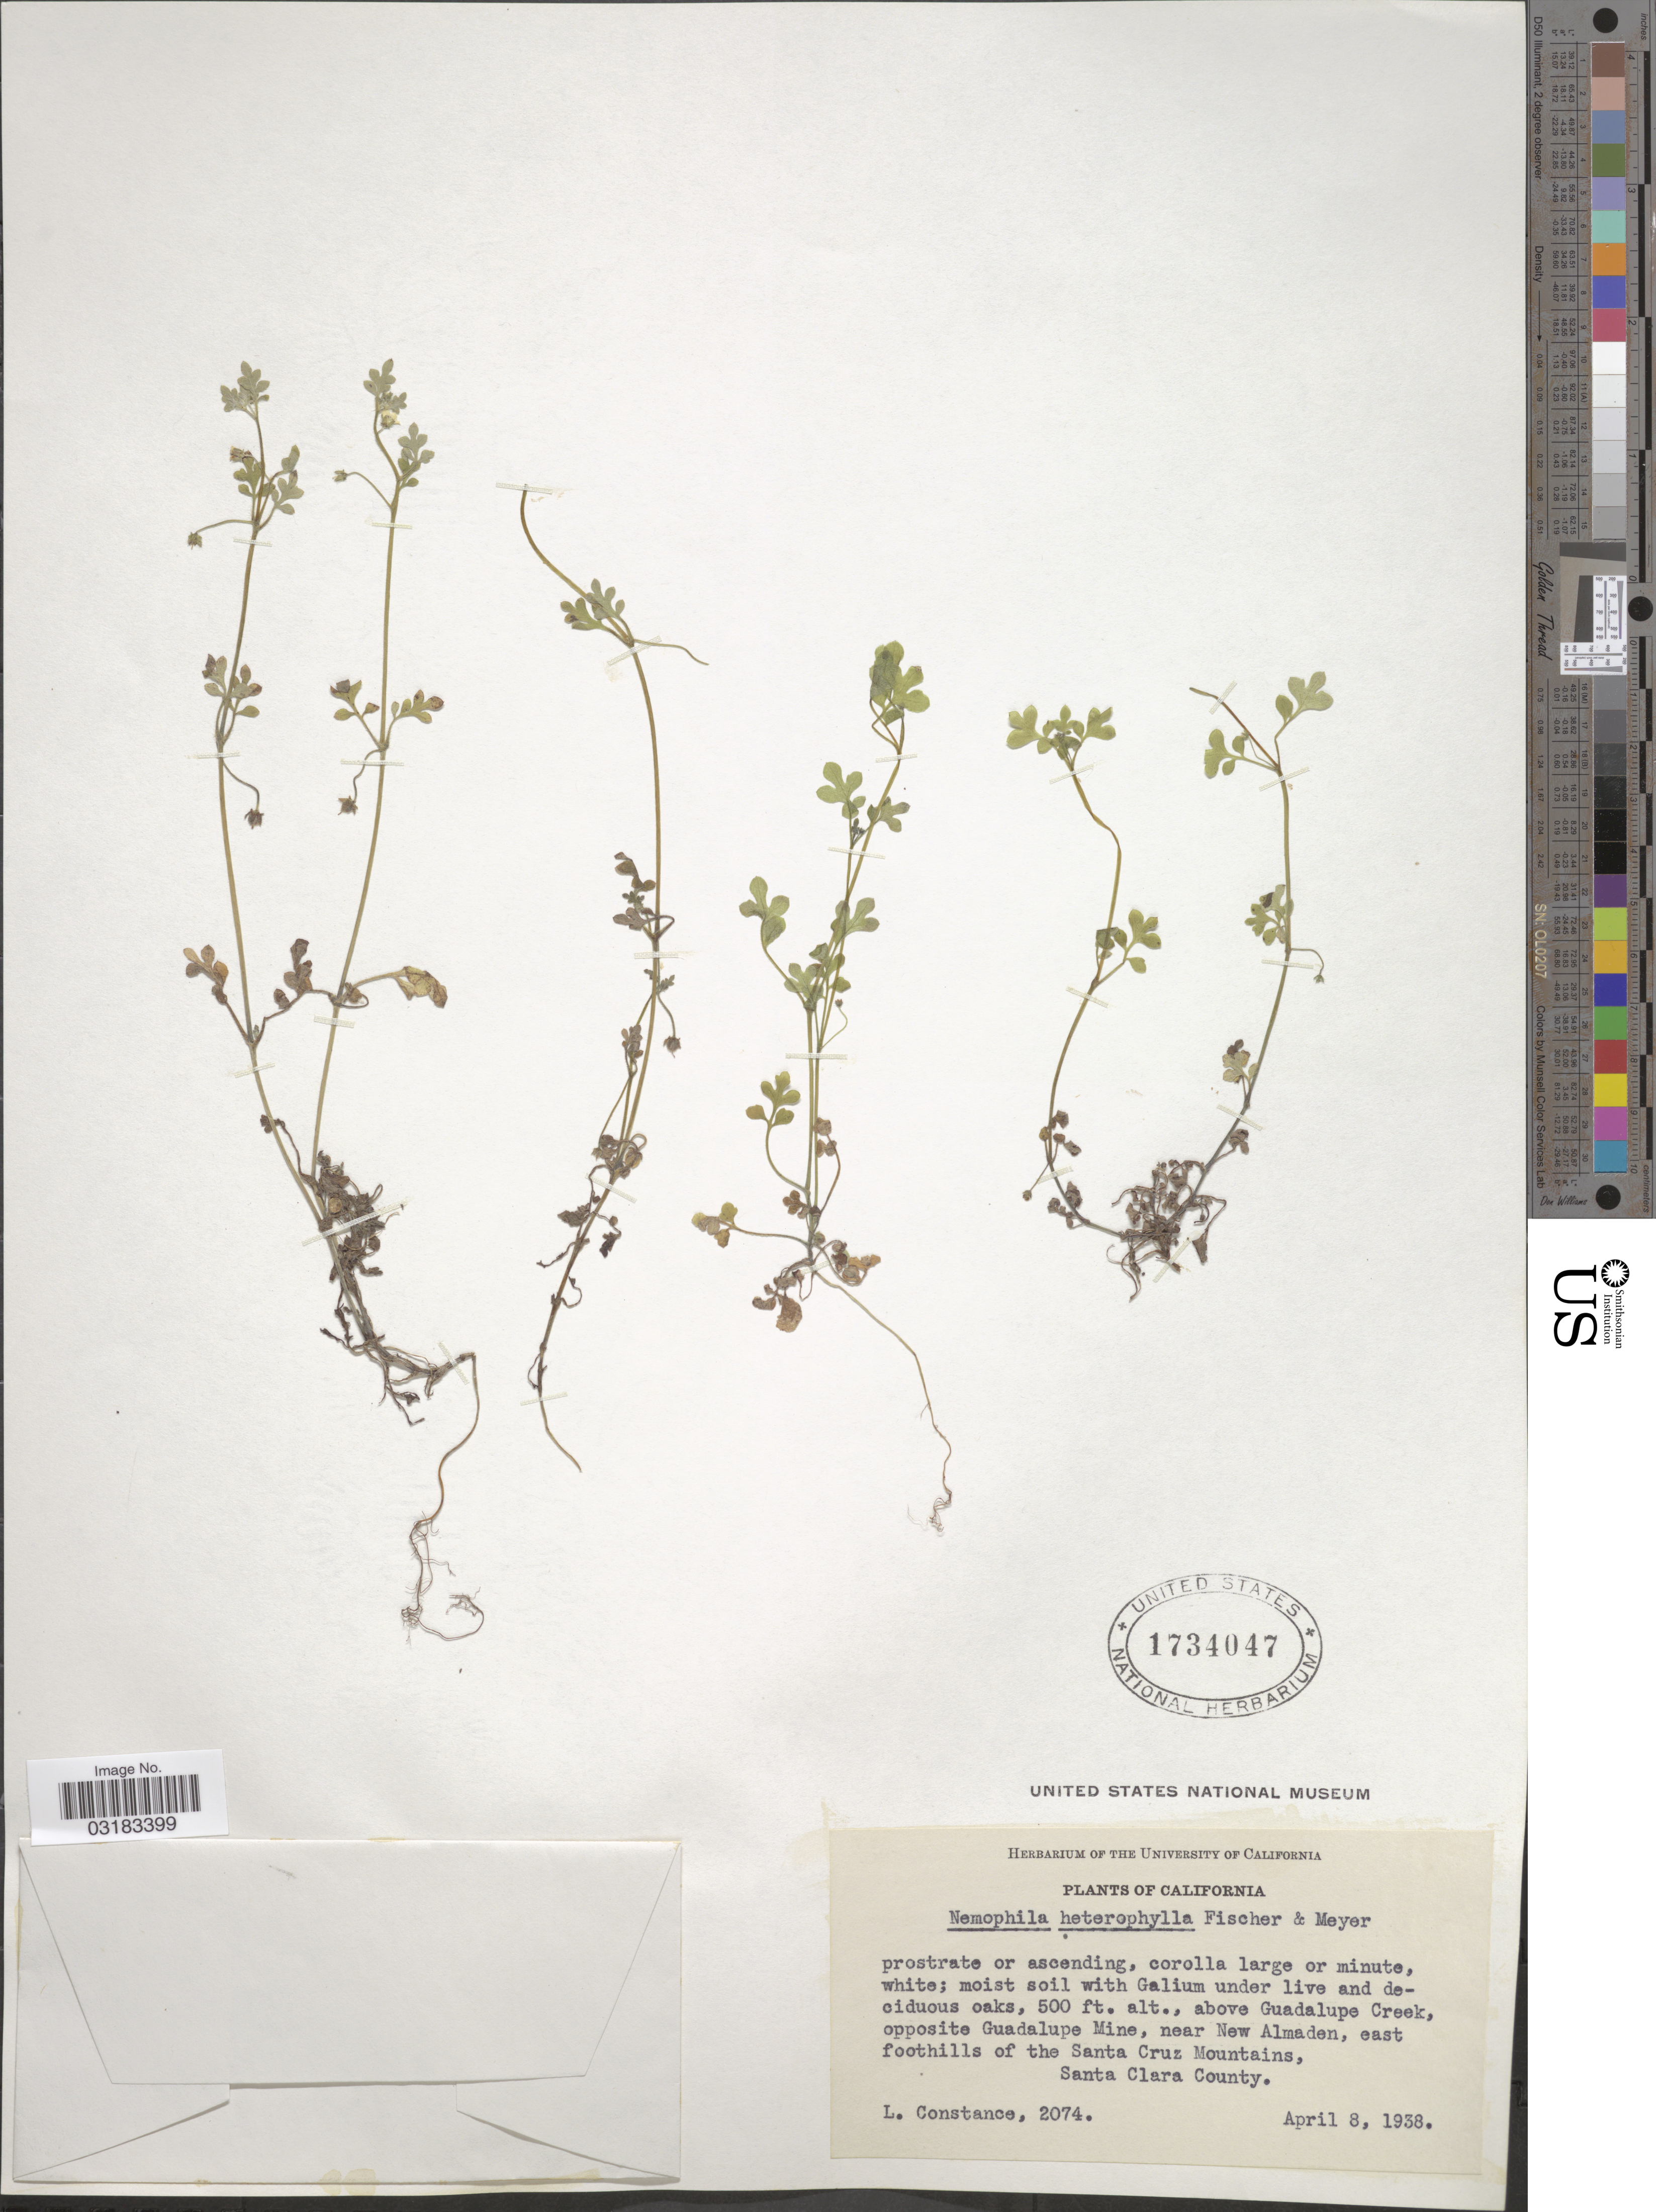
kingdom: Plantae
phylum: Tracheophyta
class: Magnoliopsida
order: Boraginales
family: Hydrophyllaceae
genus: Nemophila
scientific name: Nemophila heterophylla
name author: Fisch. & C.A. Mey.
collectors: L. Constance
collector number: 2074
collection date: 1938-04-08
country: United States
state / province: California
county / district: Santa Clara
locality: Above Guadalupe Creek, opposite Guadalupe Mine, near New Almaden, east foothills of the Santa Cruz Mountains, Santa Clara County.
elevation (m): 152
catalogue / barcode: US 1734047